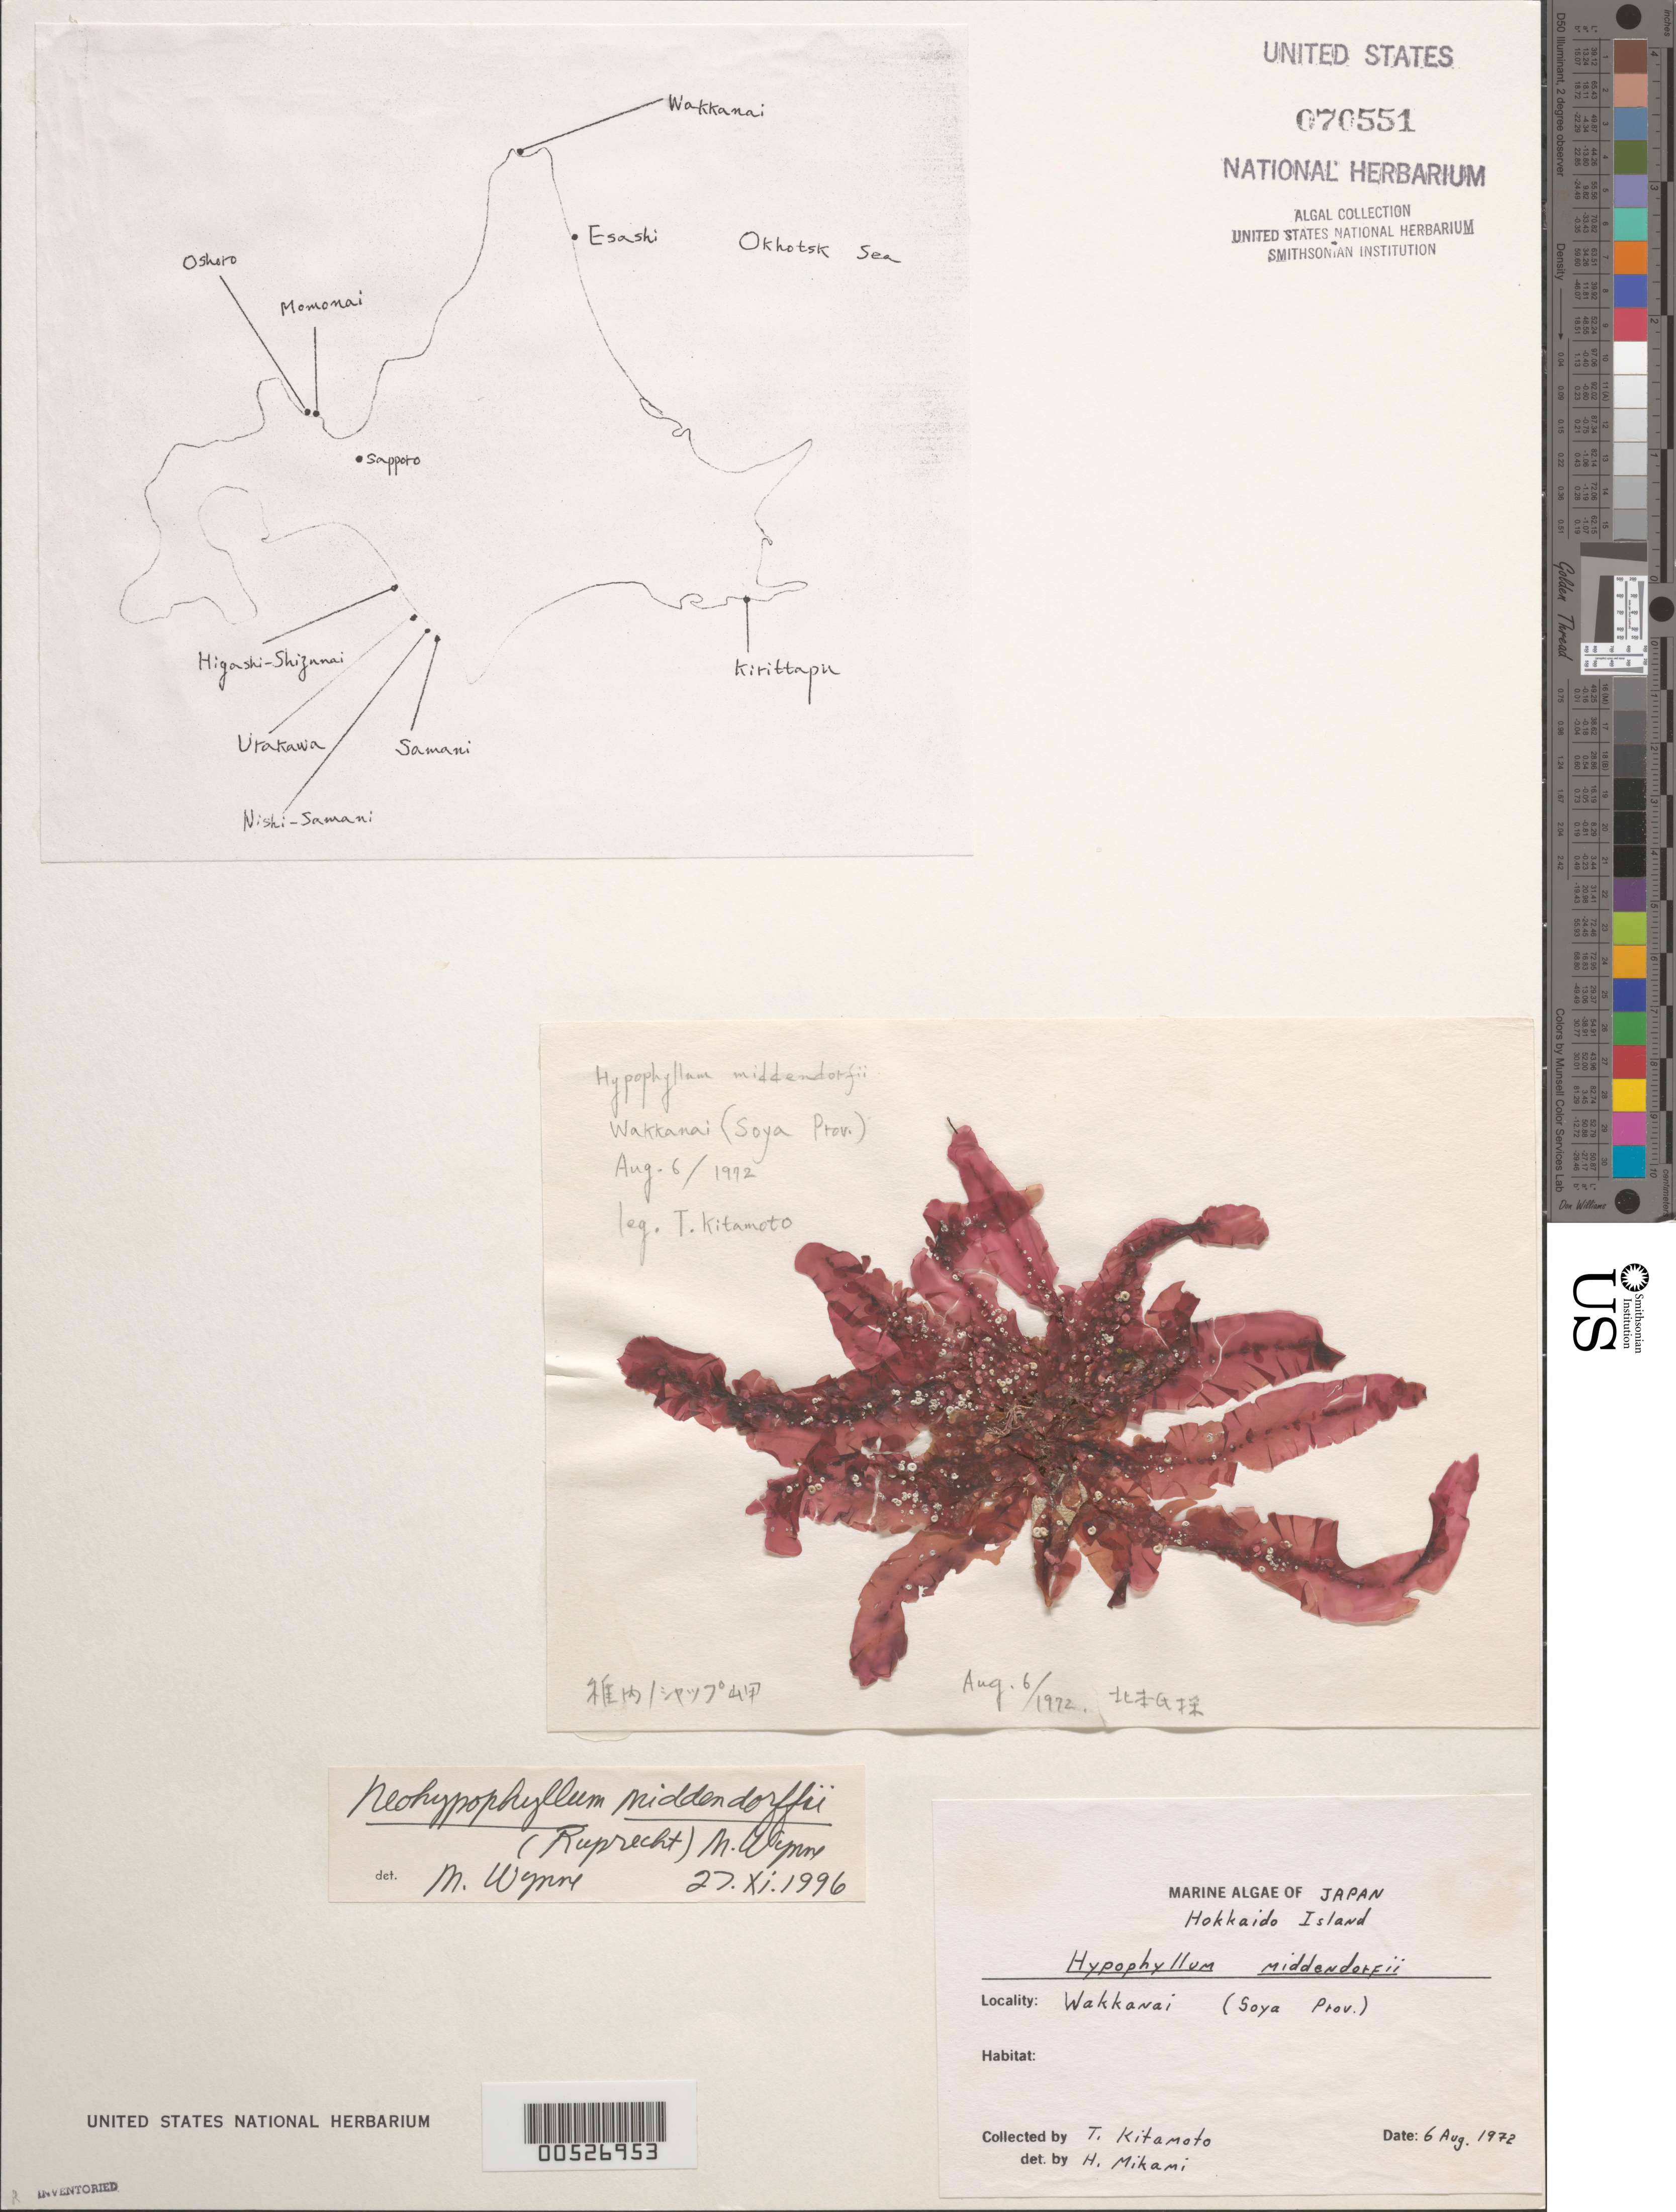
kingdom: Plantae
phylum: Rhodophyta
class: Florideophyceae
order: Ceramiales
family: Delesseriaceae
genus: Neohypophyllum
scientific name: Neohypophyllum middendorffii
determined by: Wynne, M. J.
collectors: T. Kitamoto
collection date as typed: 06 Aug 1972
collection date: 1972-08-06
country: Japan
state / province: Hokkaido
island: Hokkaido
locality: Wakkanai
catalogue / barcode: US 70551